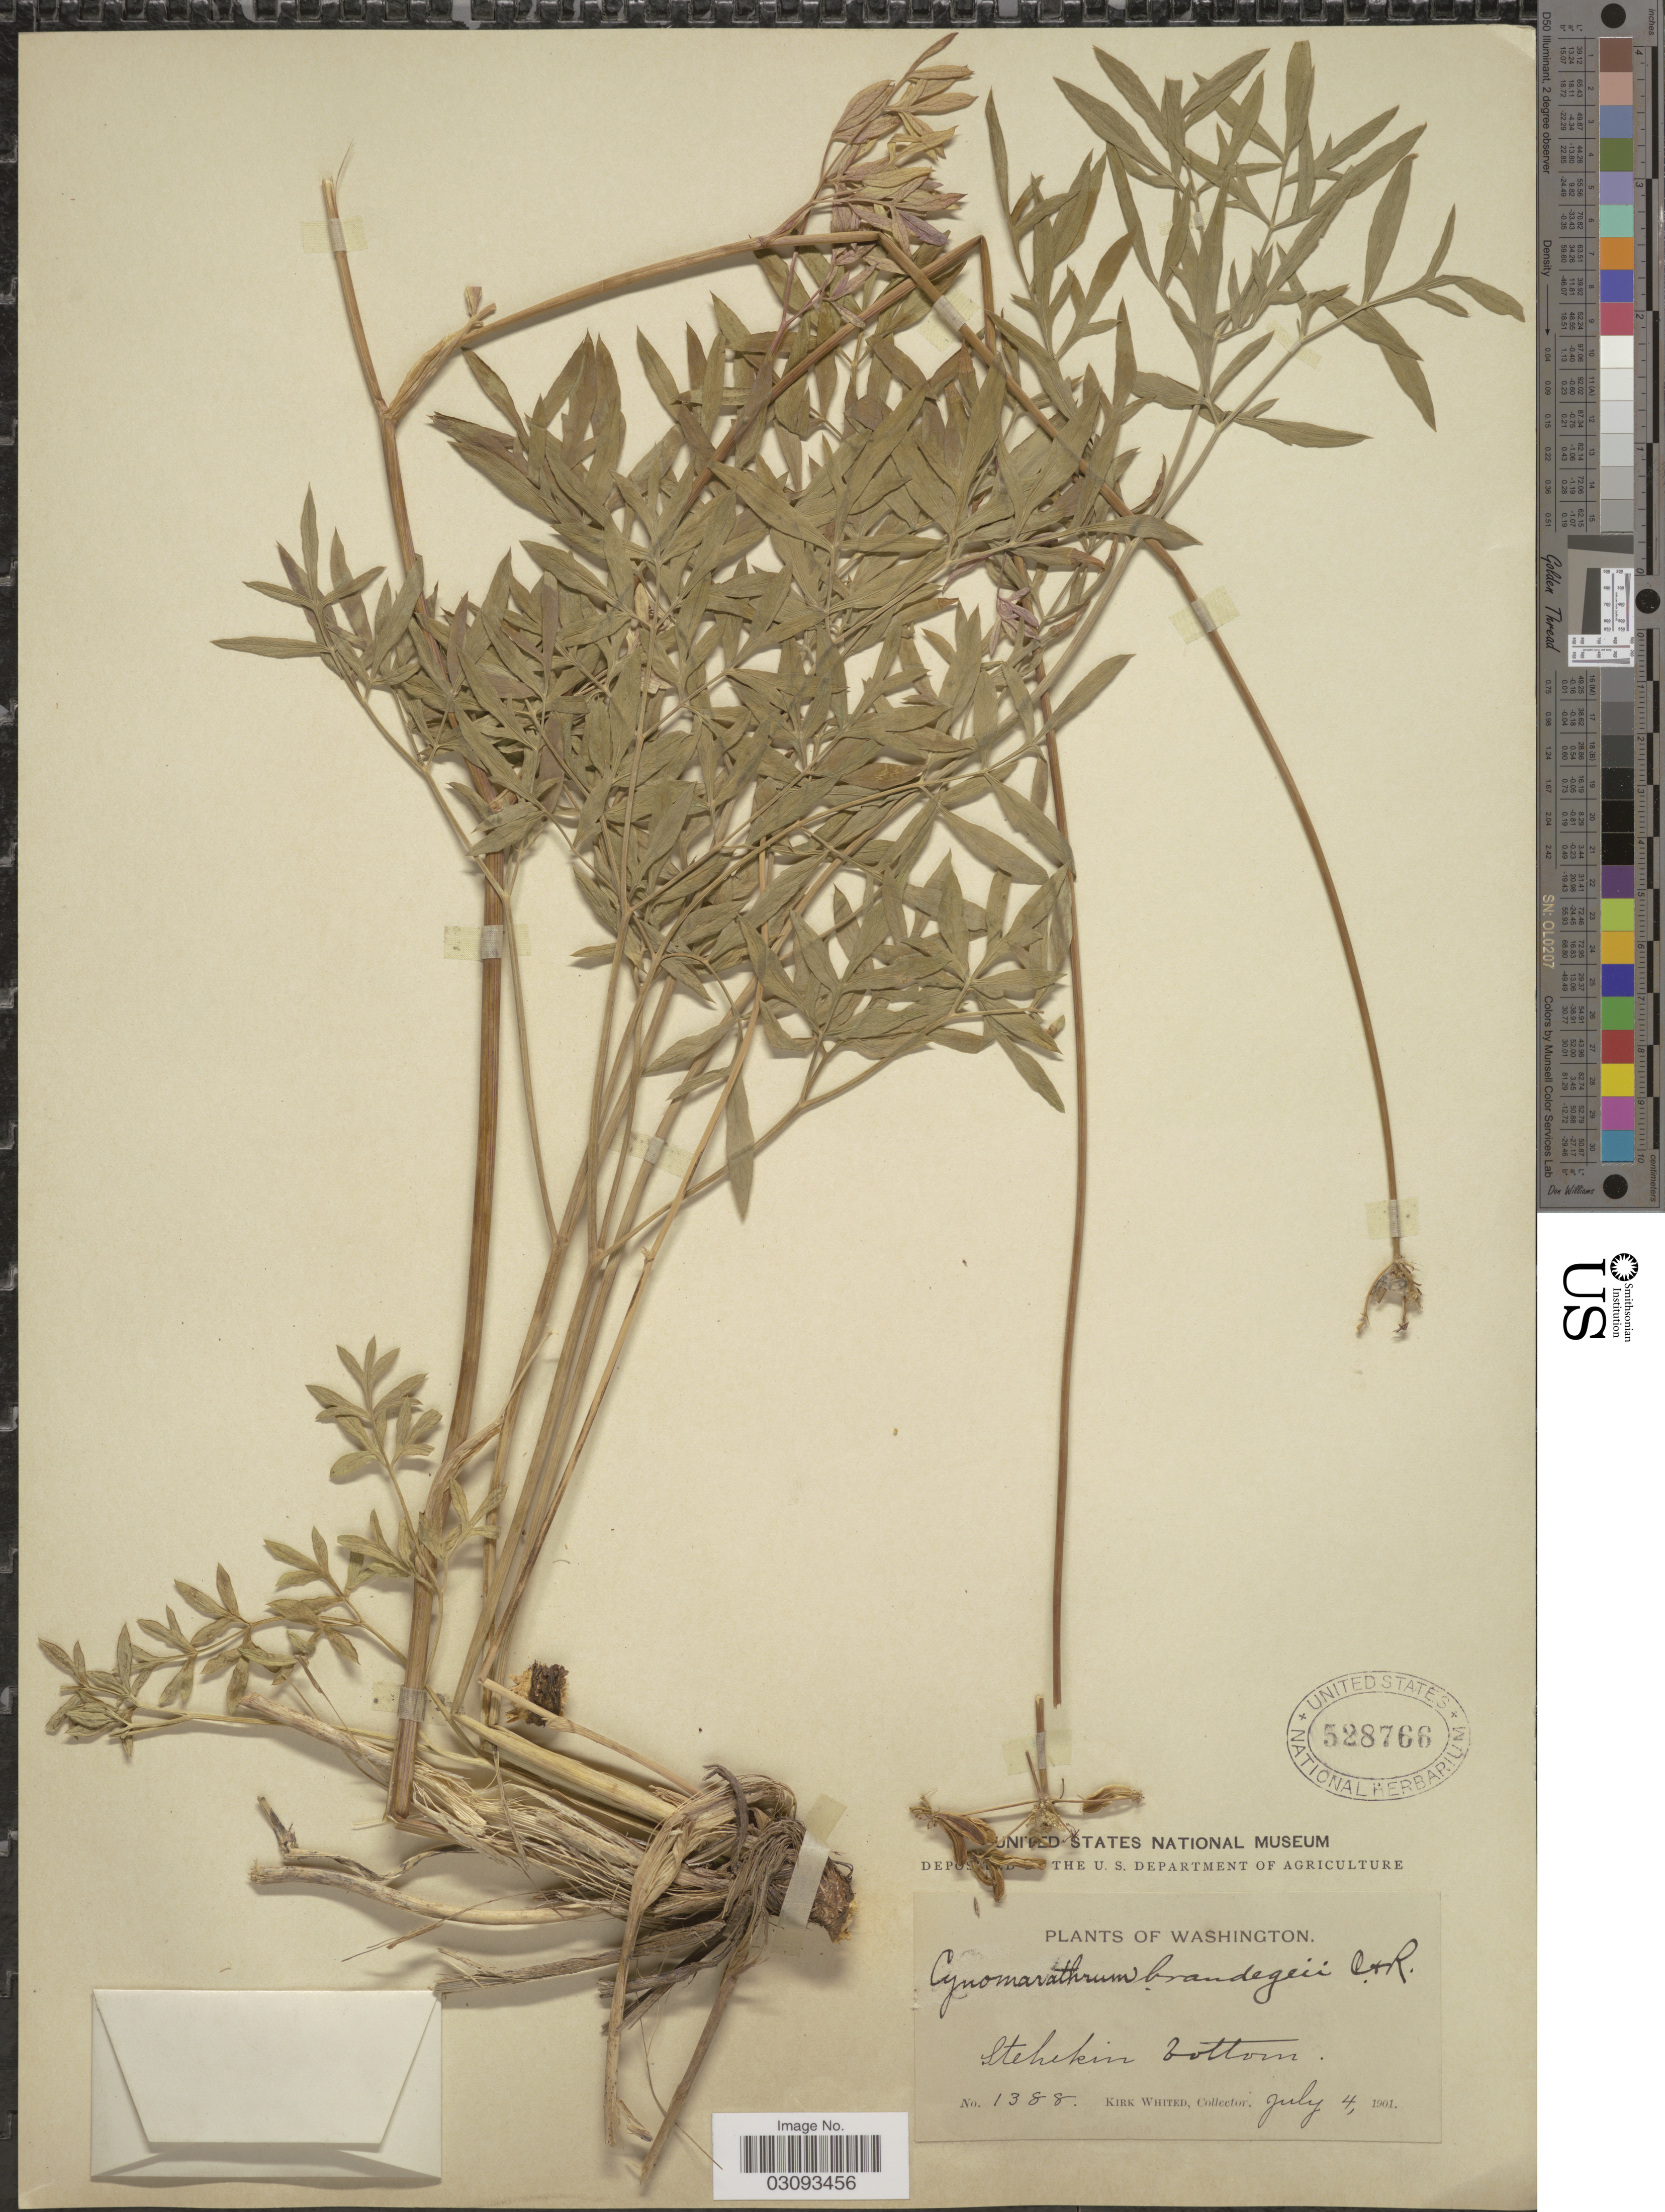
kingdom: Plantae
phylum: Tracheophyta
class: Magnoliopsida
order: Apiales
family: Apiaceae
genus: Lomatium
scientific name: Lomatium brandegeei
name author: (J.M. Coult. & Rose) J.F. Macbr.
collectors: K. Whited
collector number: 1388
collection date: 1901-07-04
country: United States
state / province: Washington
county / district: Chelan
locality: Stehekin bottom.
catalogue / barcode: US 528766